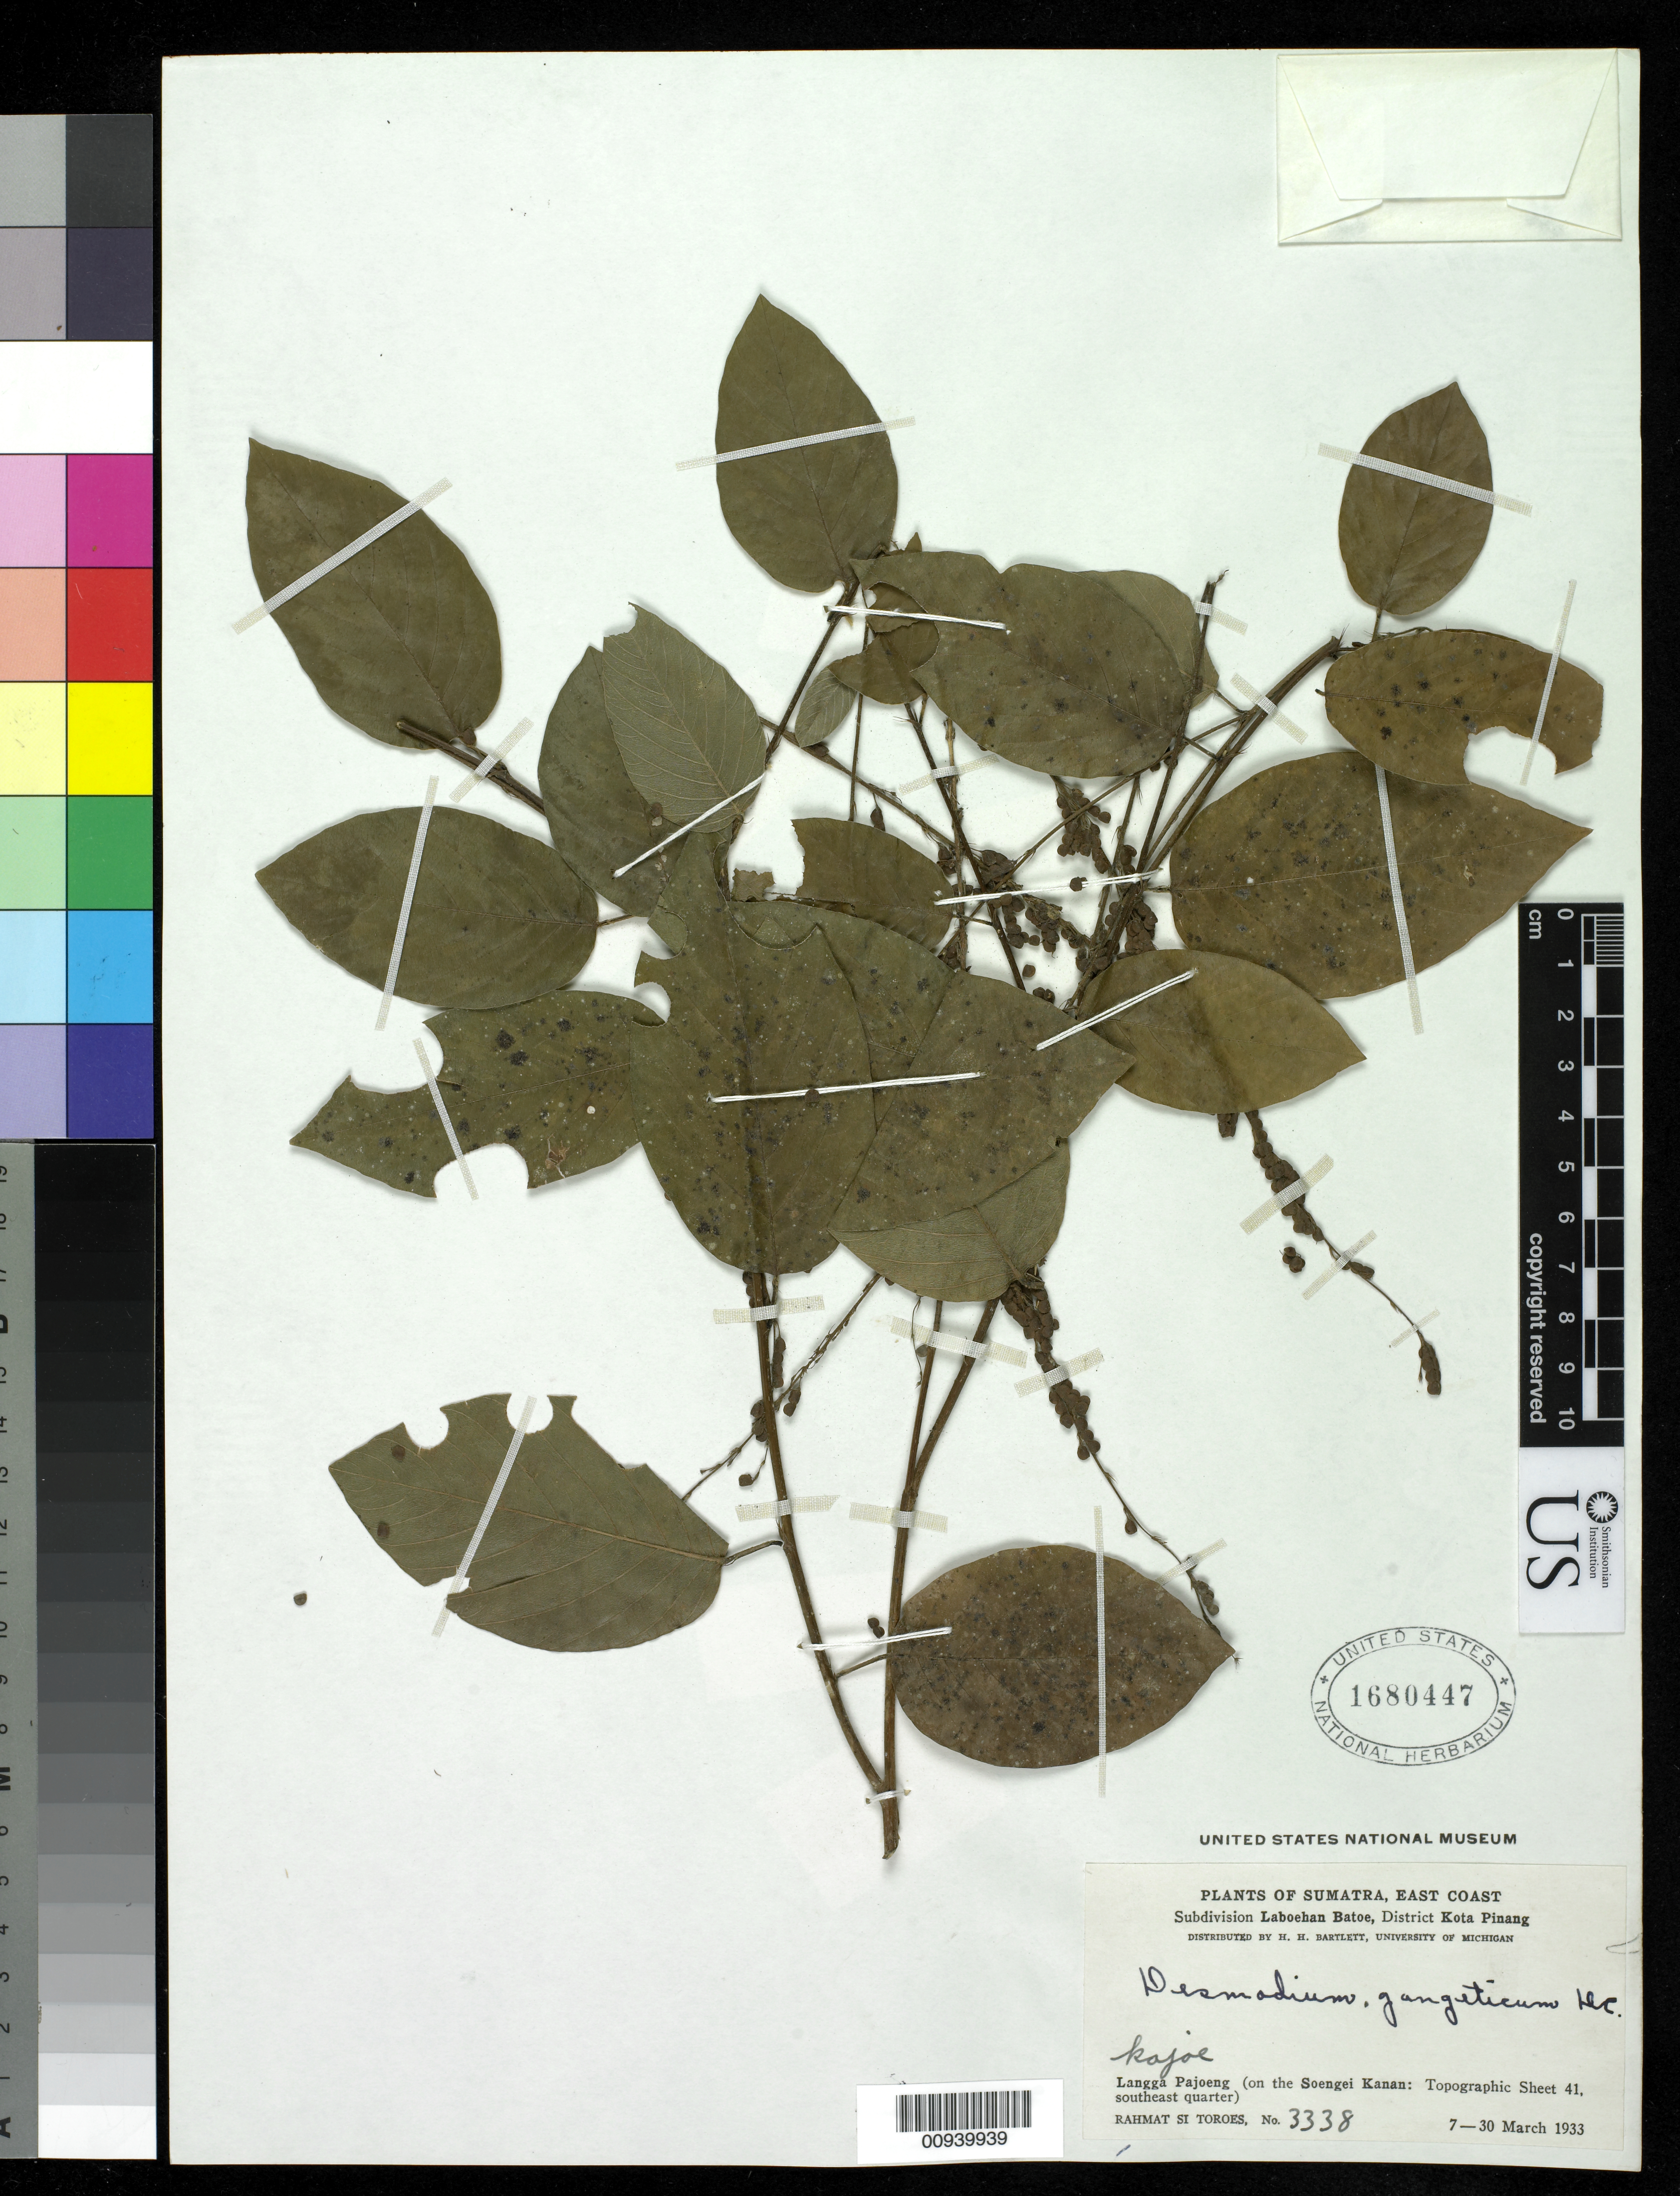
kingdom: Plantae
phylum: Tracheophyta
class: Magnoliopsida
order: Fabales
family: Fabaceae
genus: Pleurolobus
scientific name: Pleurolobus gangeticus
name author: (L.) J. St.-Hil. ex H. Ohashi & K. Ohashi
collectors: Rahmat Si Boeea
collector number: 3338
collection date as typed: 07 Mar 1933 to 30 Mar 1933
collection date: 1933-03-07/1933-03-30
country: Indonesia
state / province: Sumatra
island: Sumatra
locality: East Coast, Subdivision Laboehan Batoe, District Kota Pinang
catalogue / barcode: US 1680447